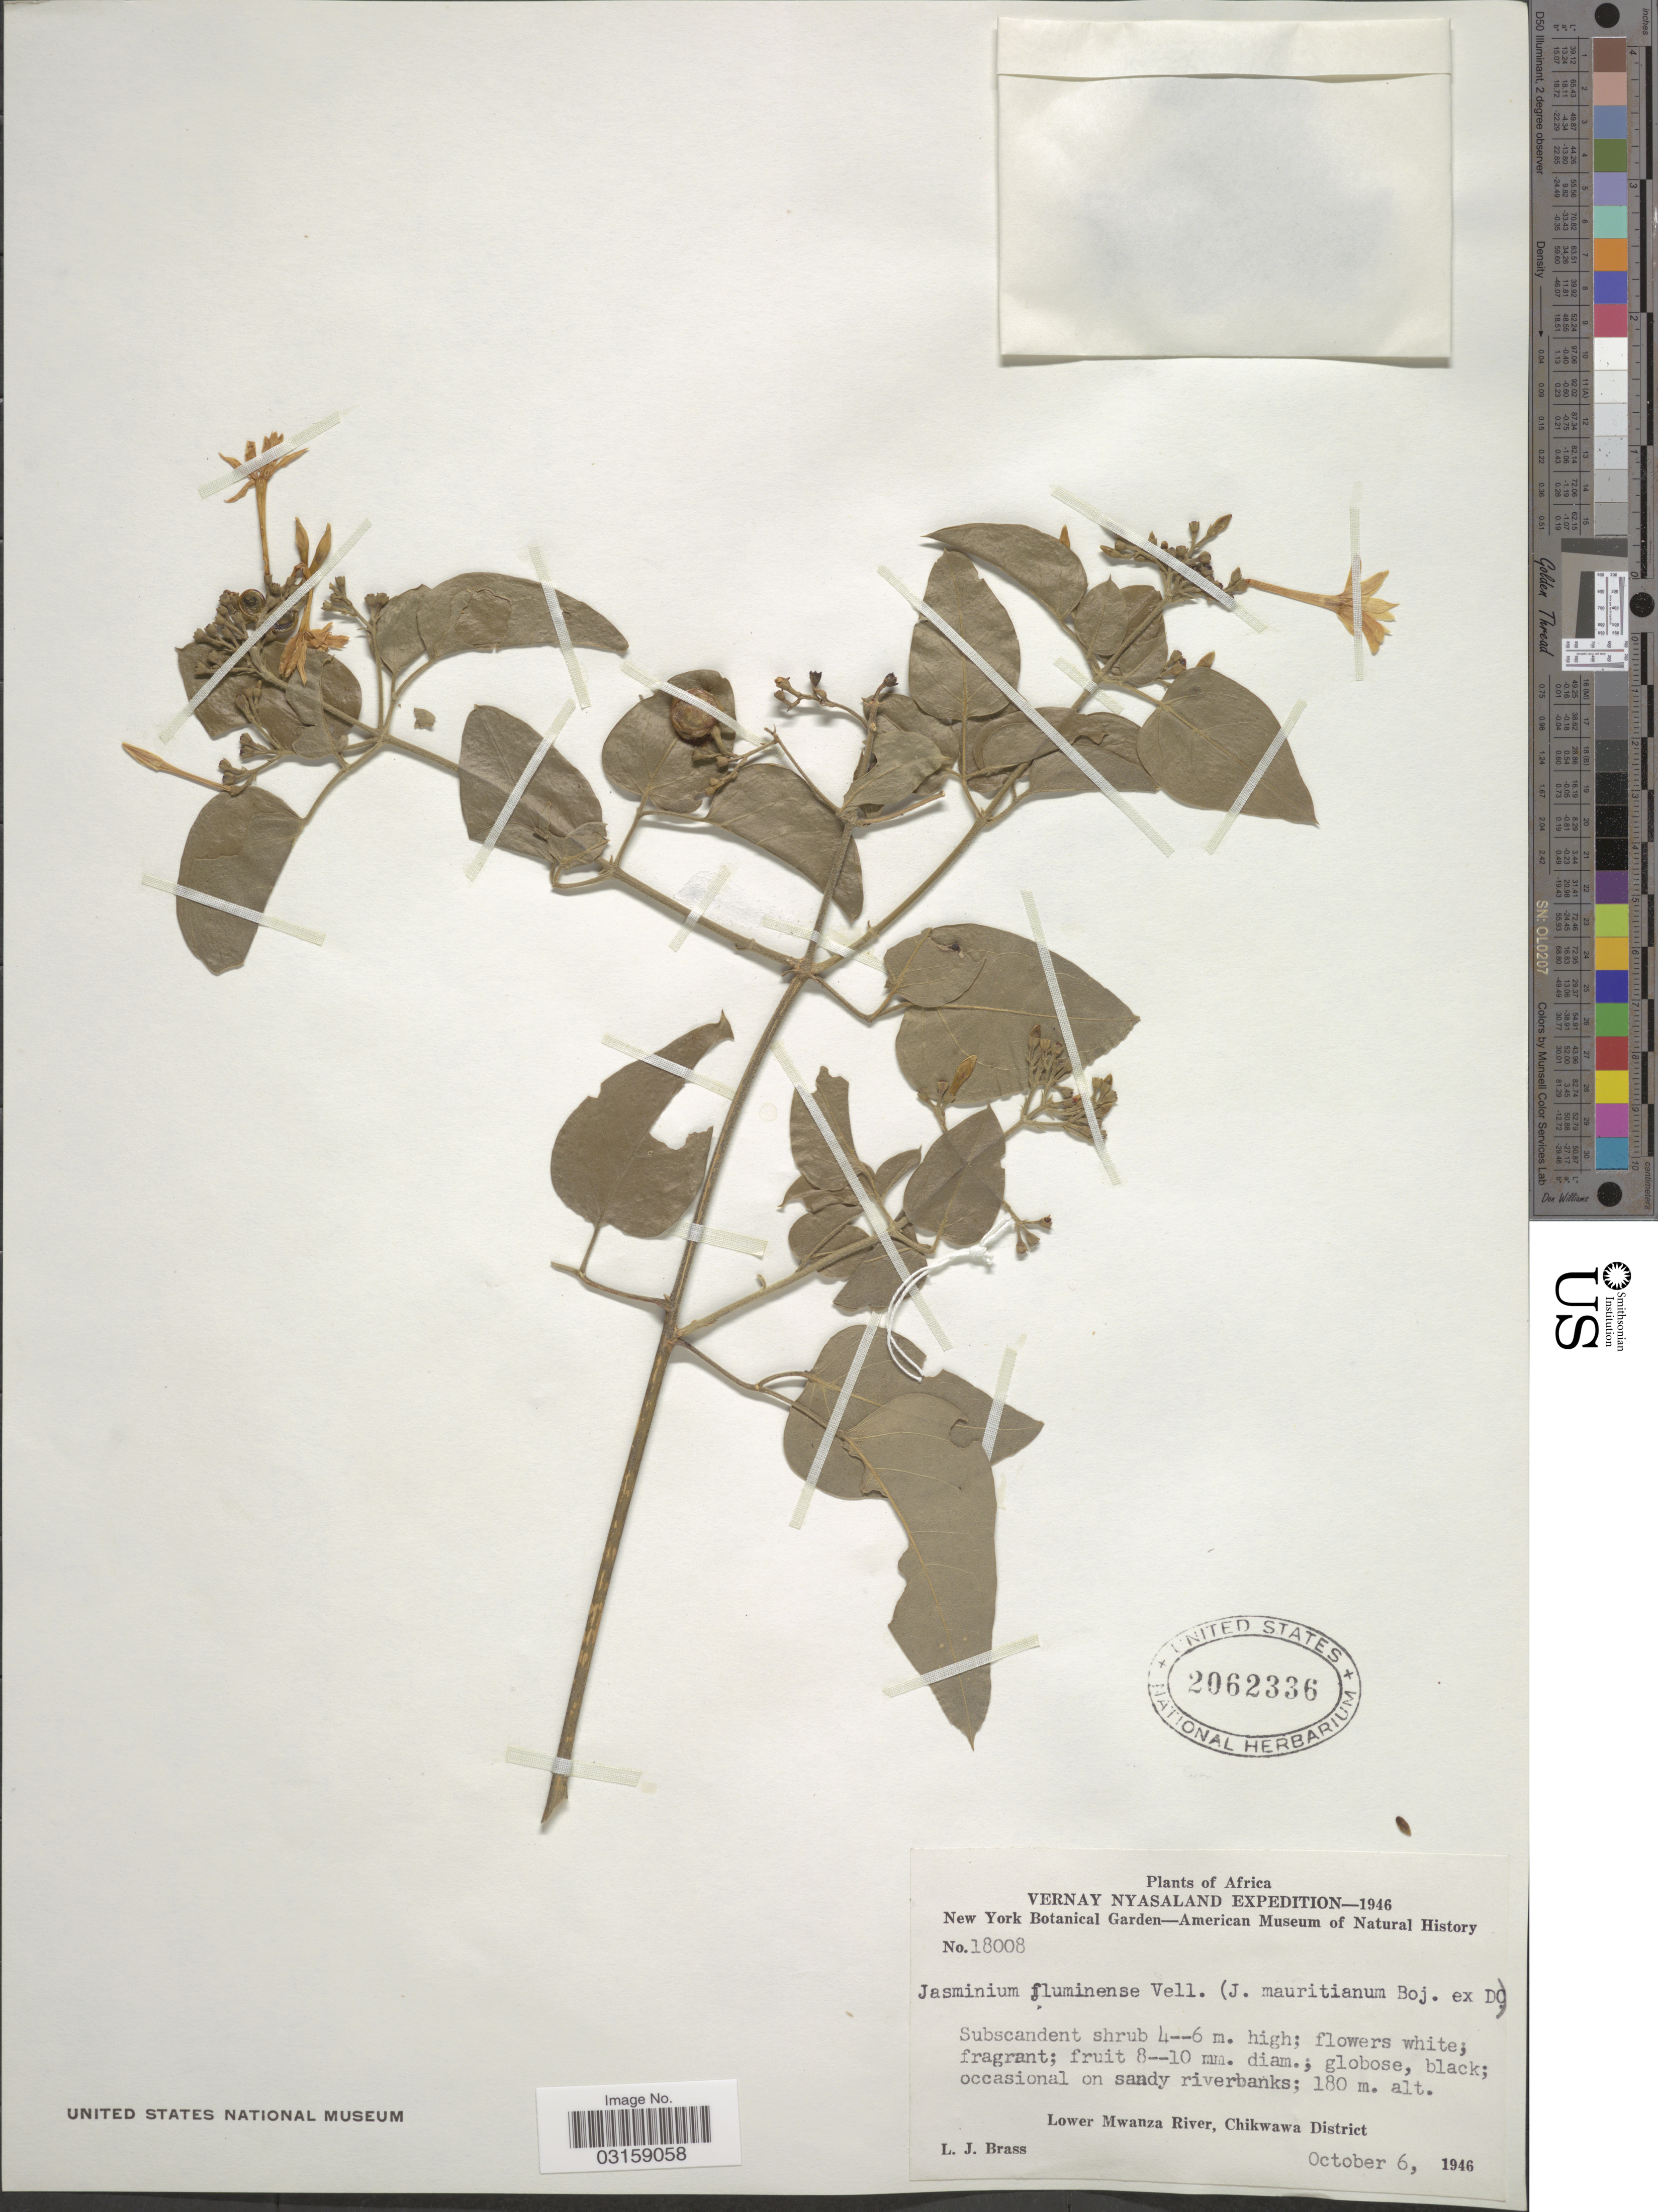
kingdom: Plantae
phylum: Tracheophyta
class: Magnoliopsida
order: Lamiales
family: Oleaceae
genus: Jasminum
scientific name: Jasminum mauritianum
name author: Bojer ex DC.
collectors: L. J. Brass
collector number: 18008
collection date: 1946-10-06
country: Malawi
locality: Vernay Nyasaland. Occasional on sandy riverbanks. Lower Mwanza River, Chikwawa District.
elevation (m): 180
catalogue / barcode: US 2062336